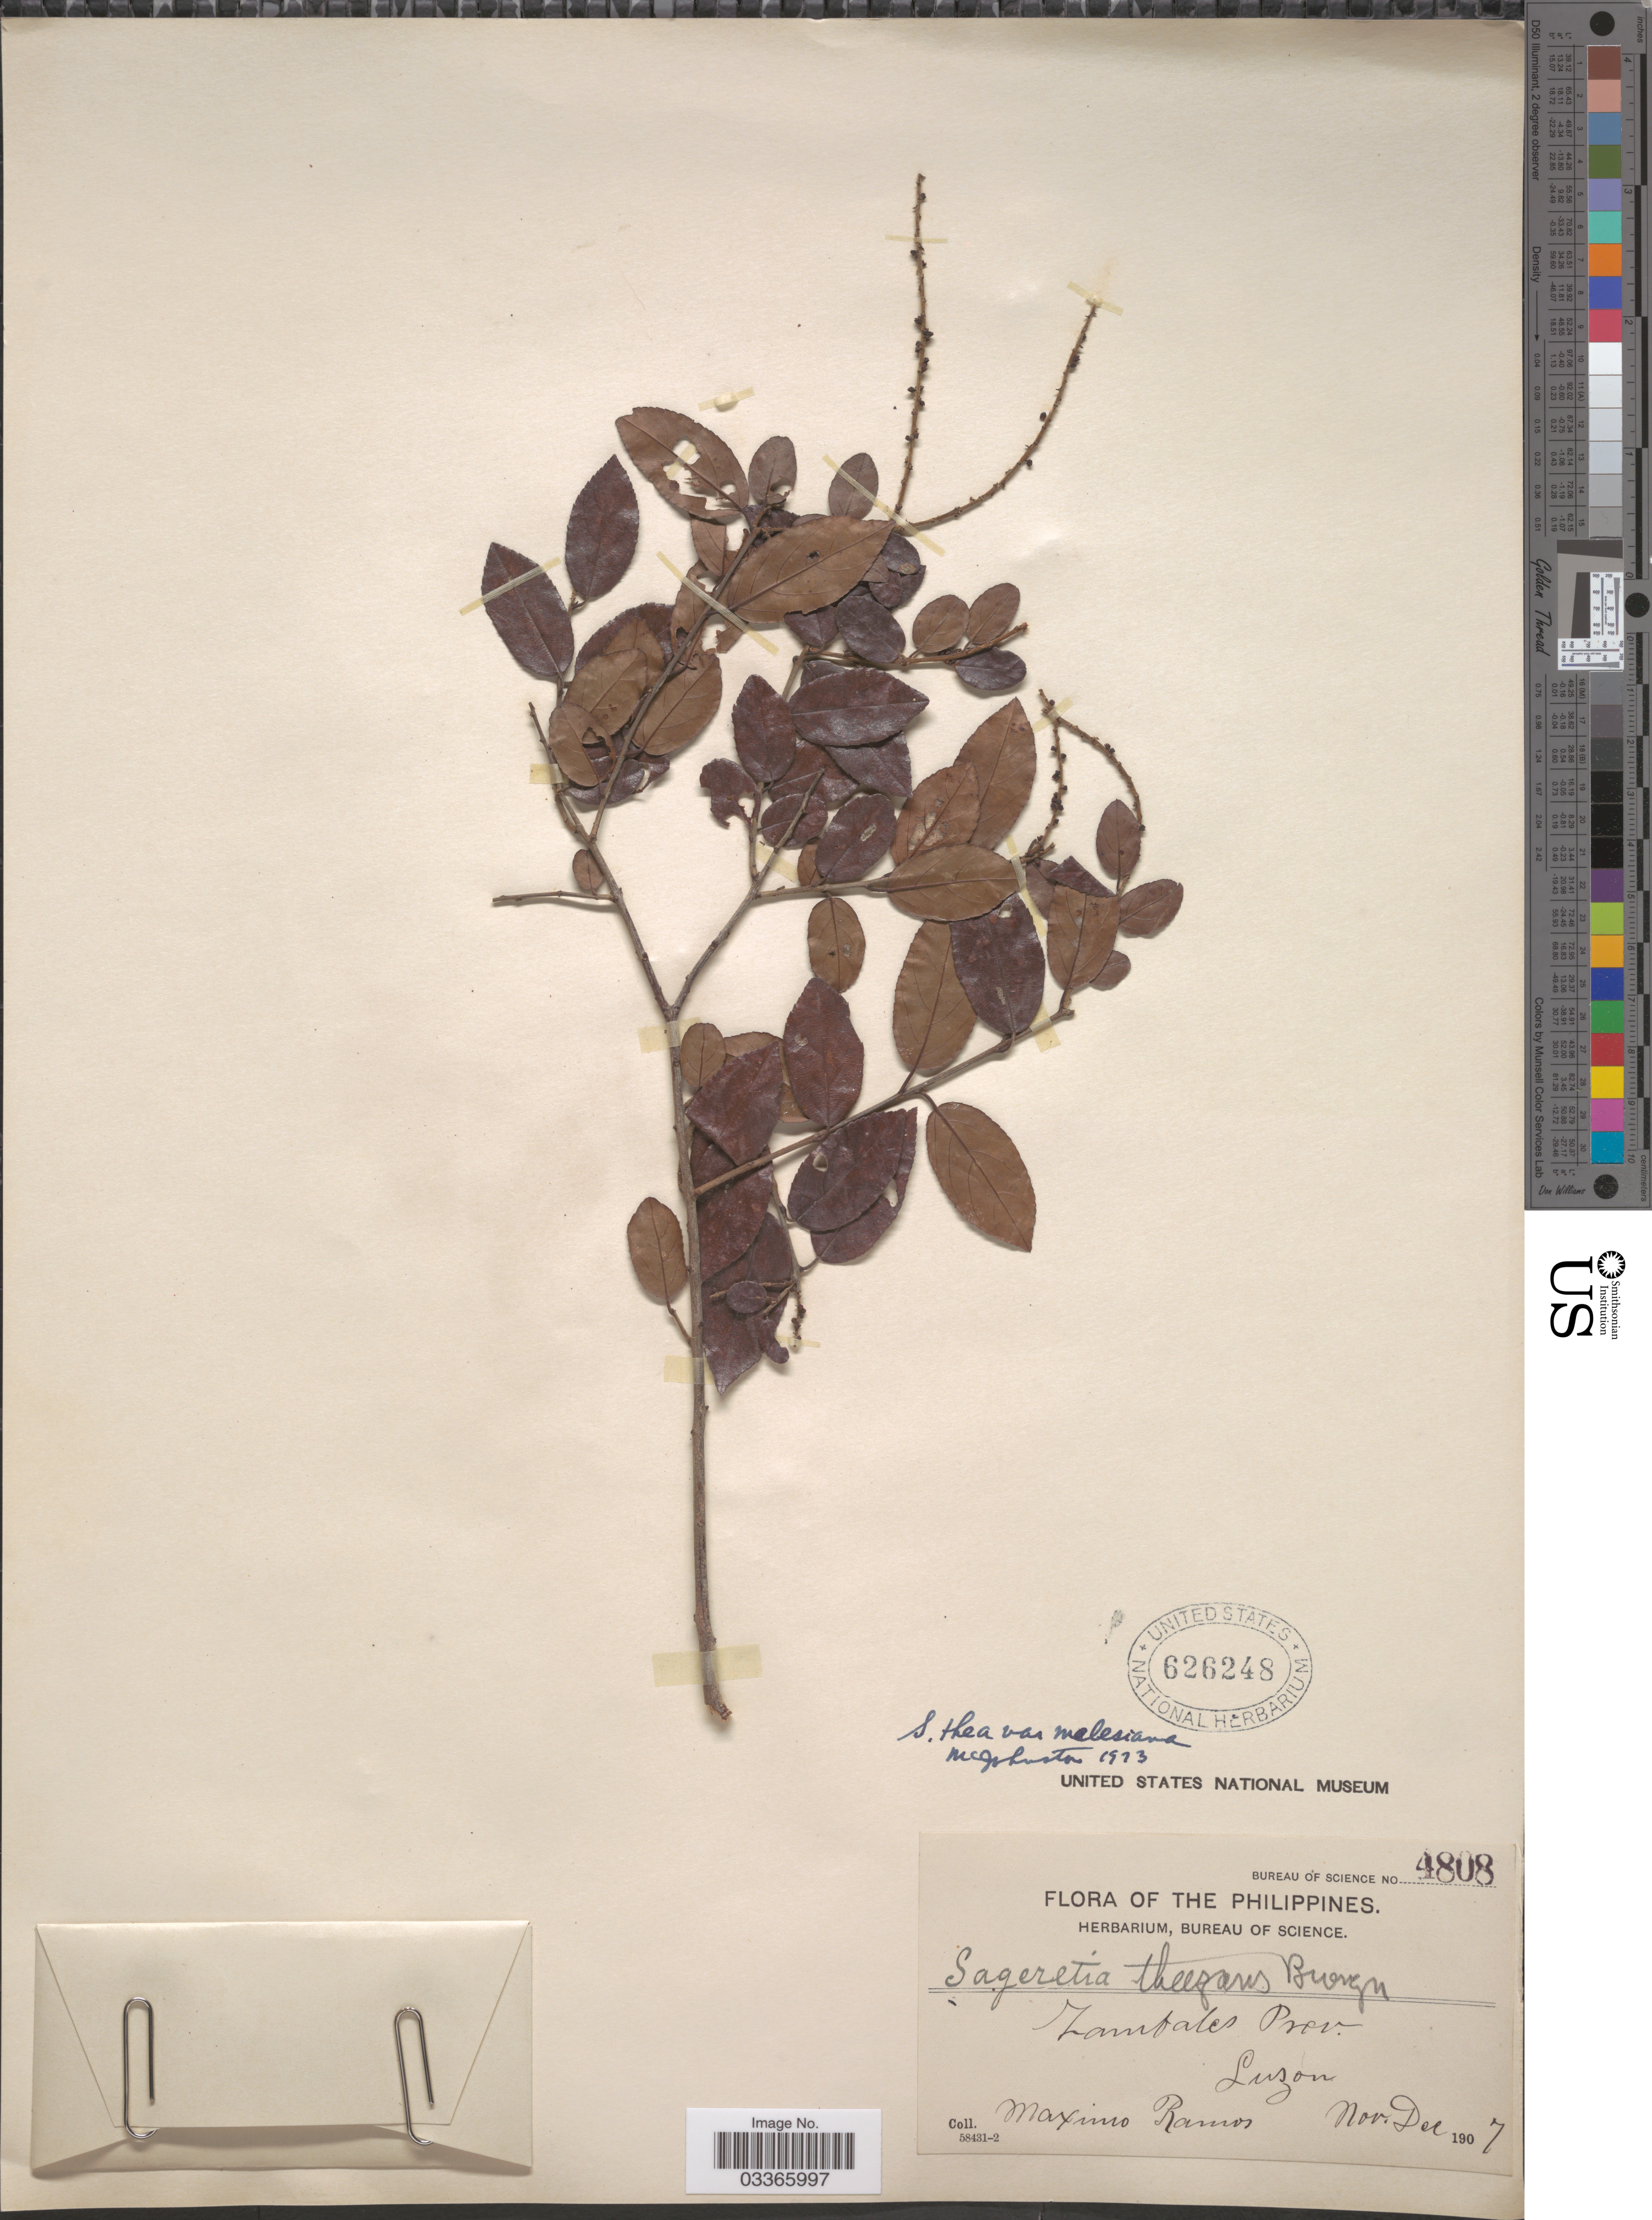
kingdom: Plantae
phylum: Tracheophyta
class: Magnoliopsida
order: Rosales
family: Rhamnaceae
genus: Sageretia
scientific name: Sageretia teezans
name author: Brongn.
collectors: M. Ramos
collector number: Bureau of Science 4808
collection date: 1907-11/1907-12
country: Philippines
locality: Zambales Prov., Luzon.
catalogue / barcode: US 626248